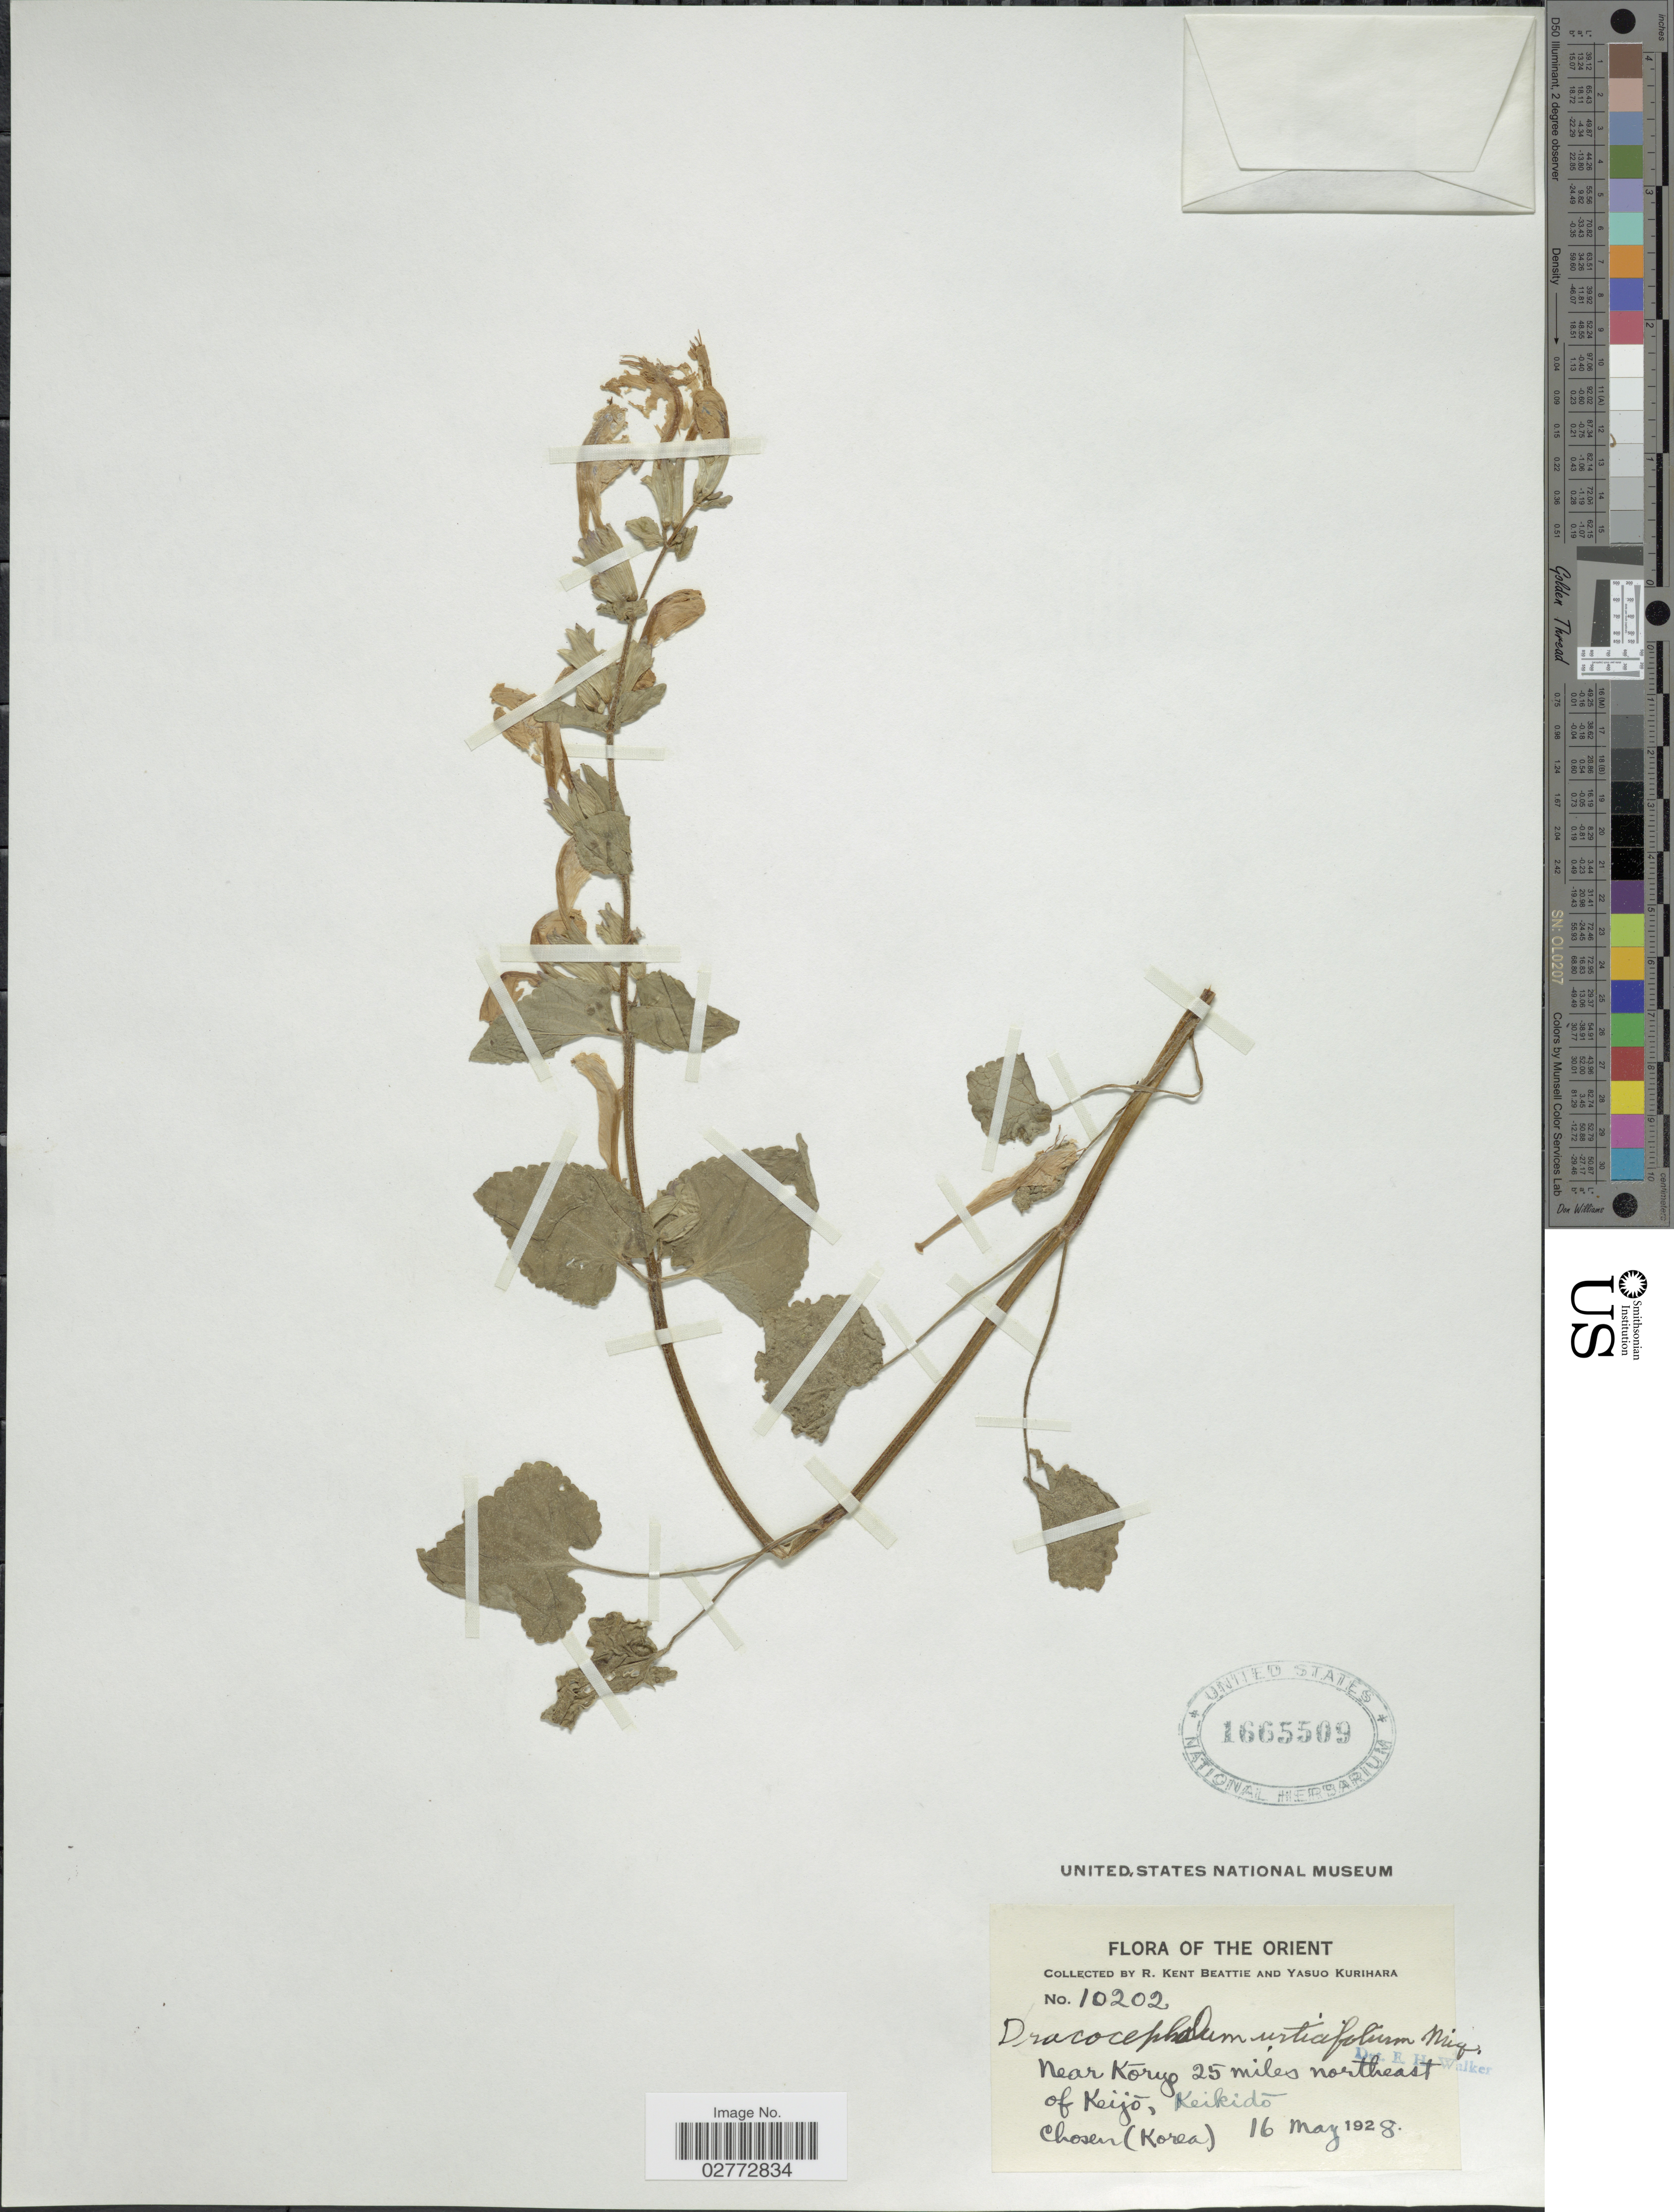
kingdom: Plantae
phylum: Tracheophyta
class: Magnoliopsida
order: Lamiales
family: Lamiaceae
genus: Dracocephalum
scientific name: Dracocephalum urticifolium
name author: Miq.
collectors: R. K. Beattie & Y. Kurihara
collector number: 10202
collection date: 1928-05-16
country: South Korea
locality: The Orient. Near Koryo 25 miles northeast of Keijo, Keikido. Chosen (Korean).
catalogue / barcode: US 1665509